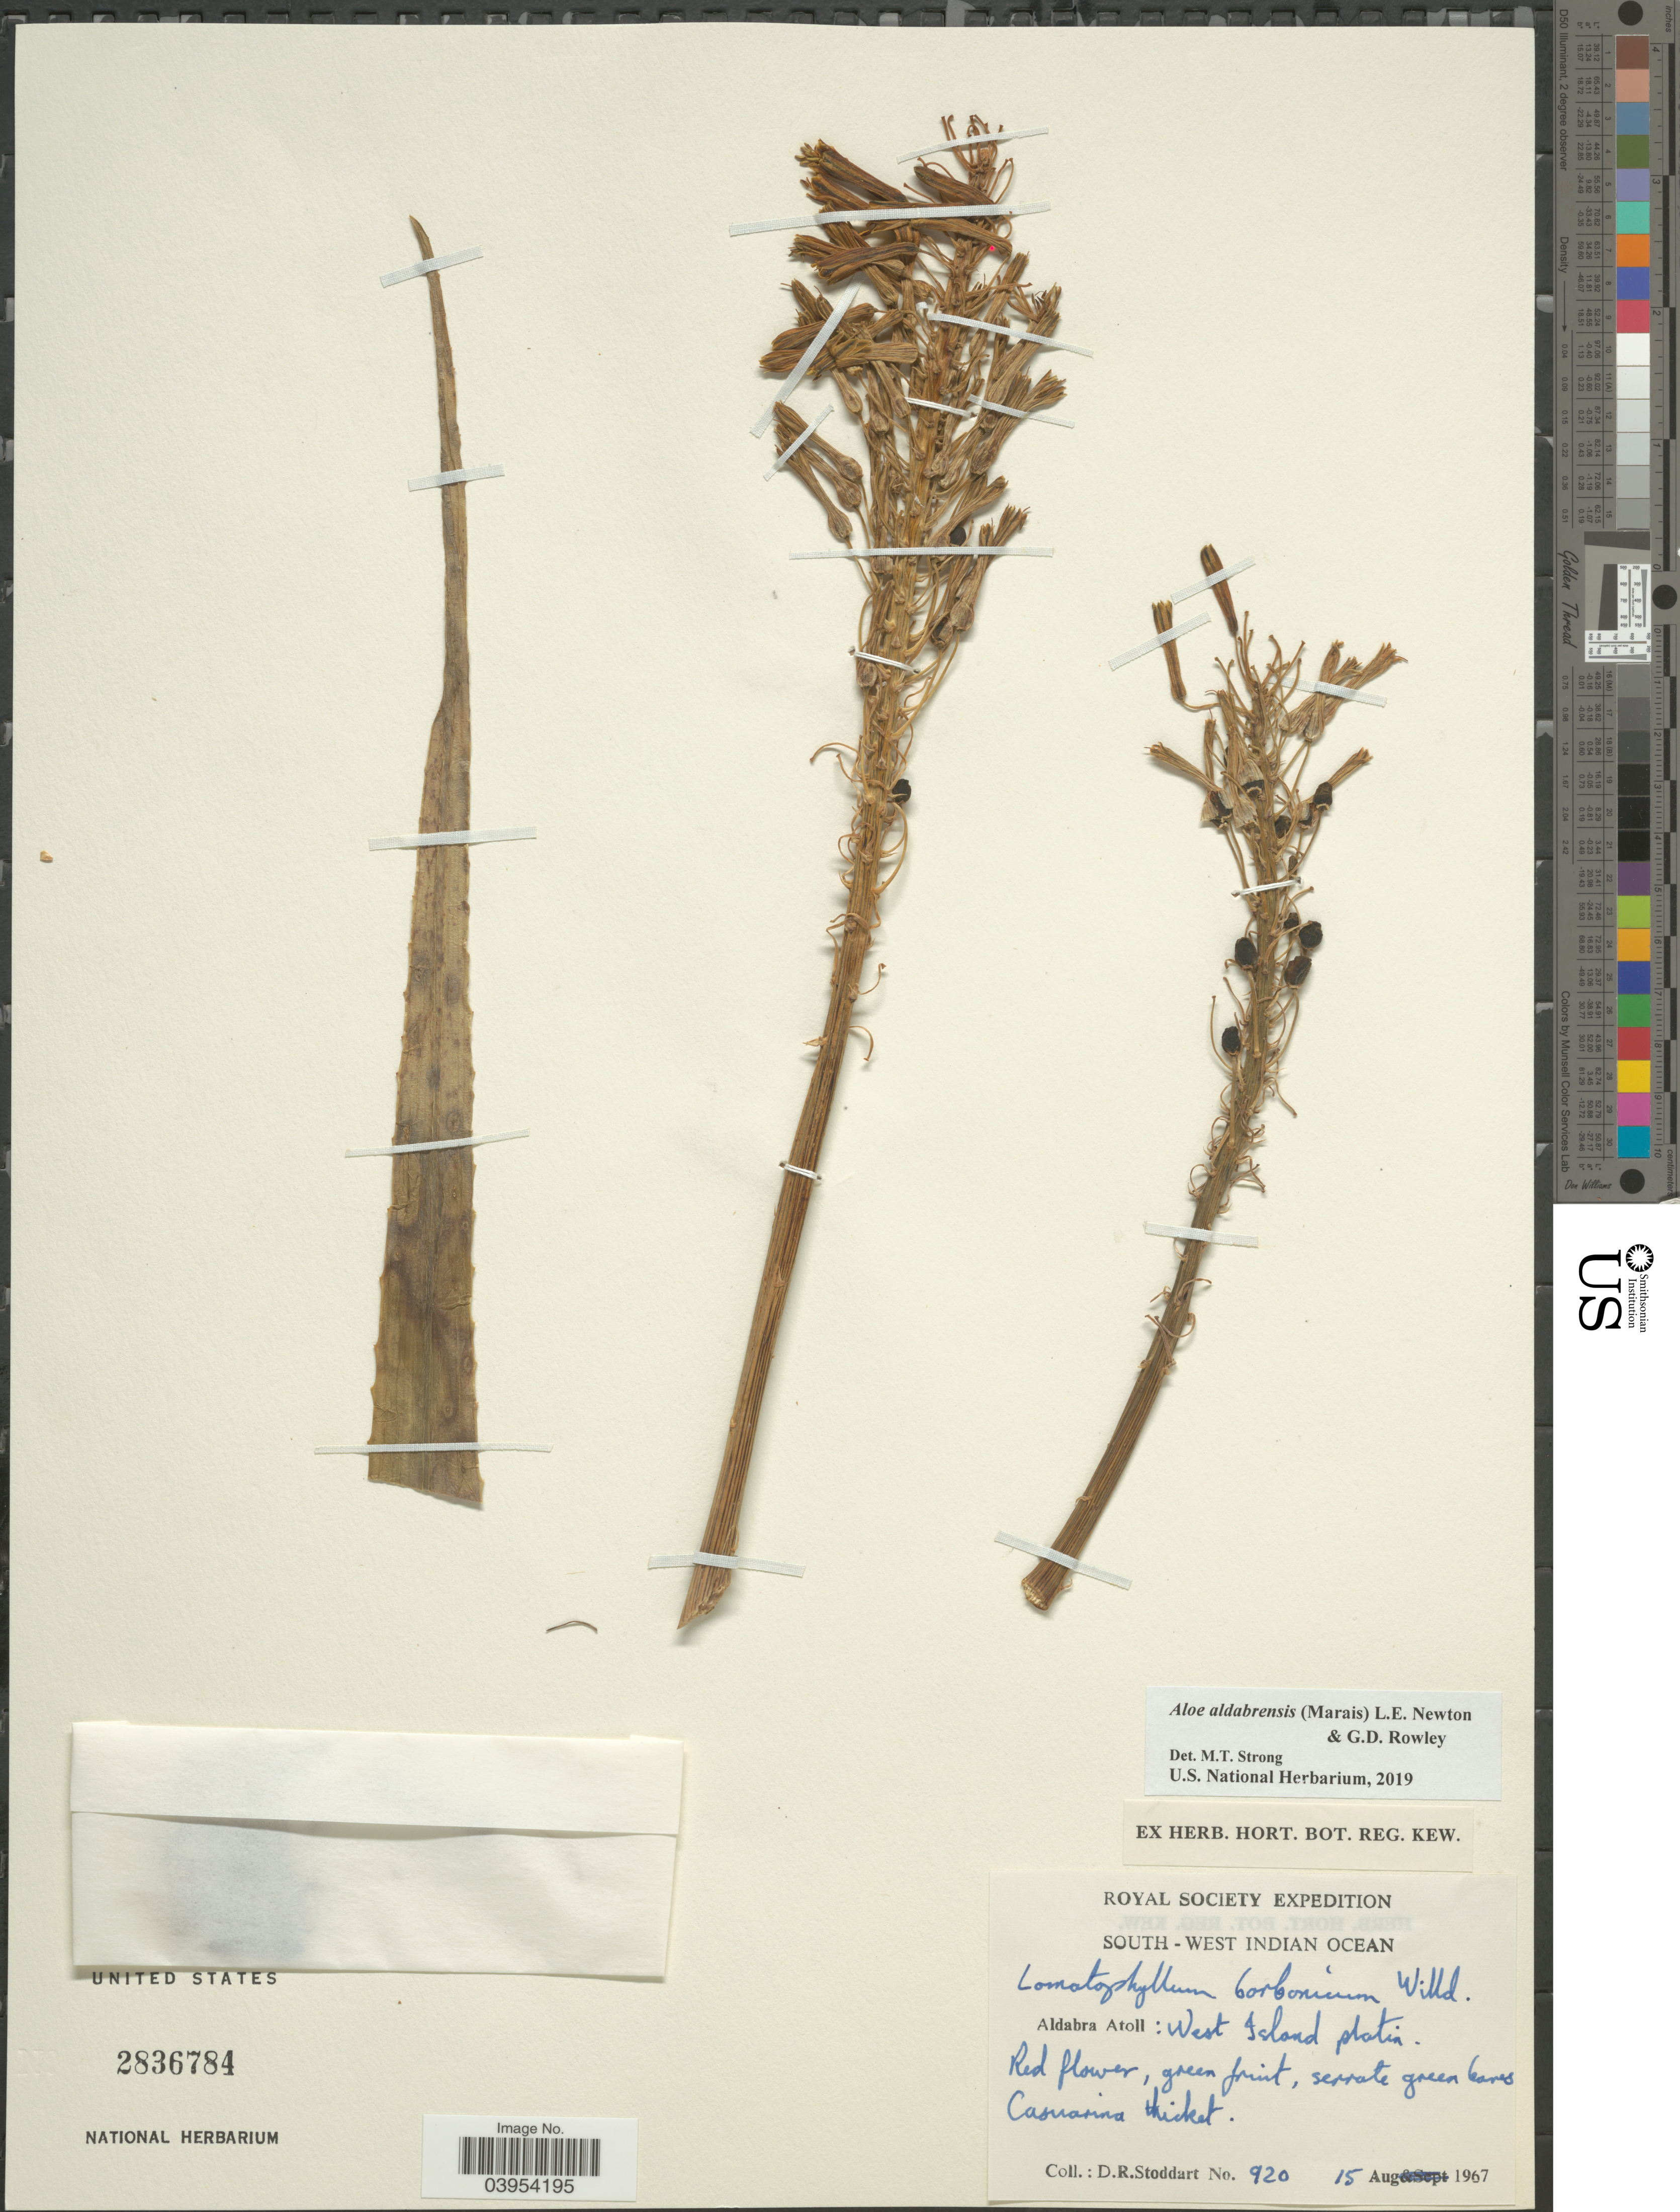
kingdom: Plantae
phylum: Tracheophyta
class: Liliopsida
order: Asparagales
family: Asphodelaceae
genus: Aloe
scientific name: Aloe aldabrensis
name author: (Marais) L. E. Newton & G.D. Rowley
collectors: D. R. Stoddart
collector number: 920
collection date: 1967-08-15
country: Seychelles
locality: South - West Indian Ocean. Aldabra Atoll: West Island platin.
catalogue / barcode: US 2836784